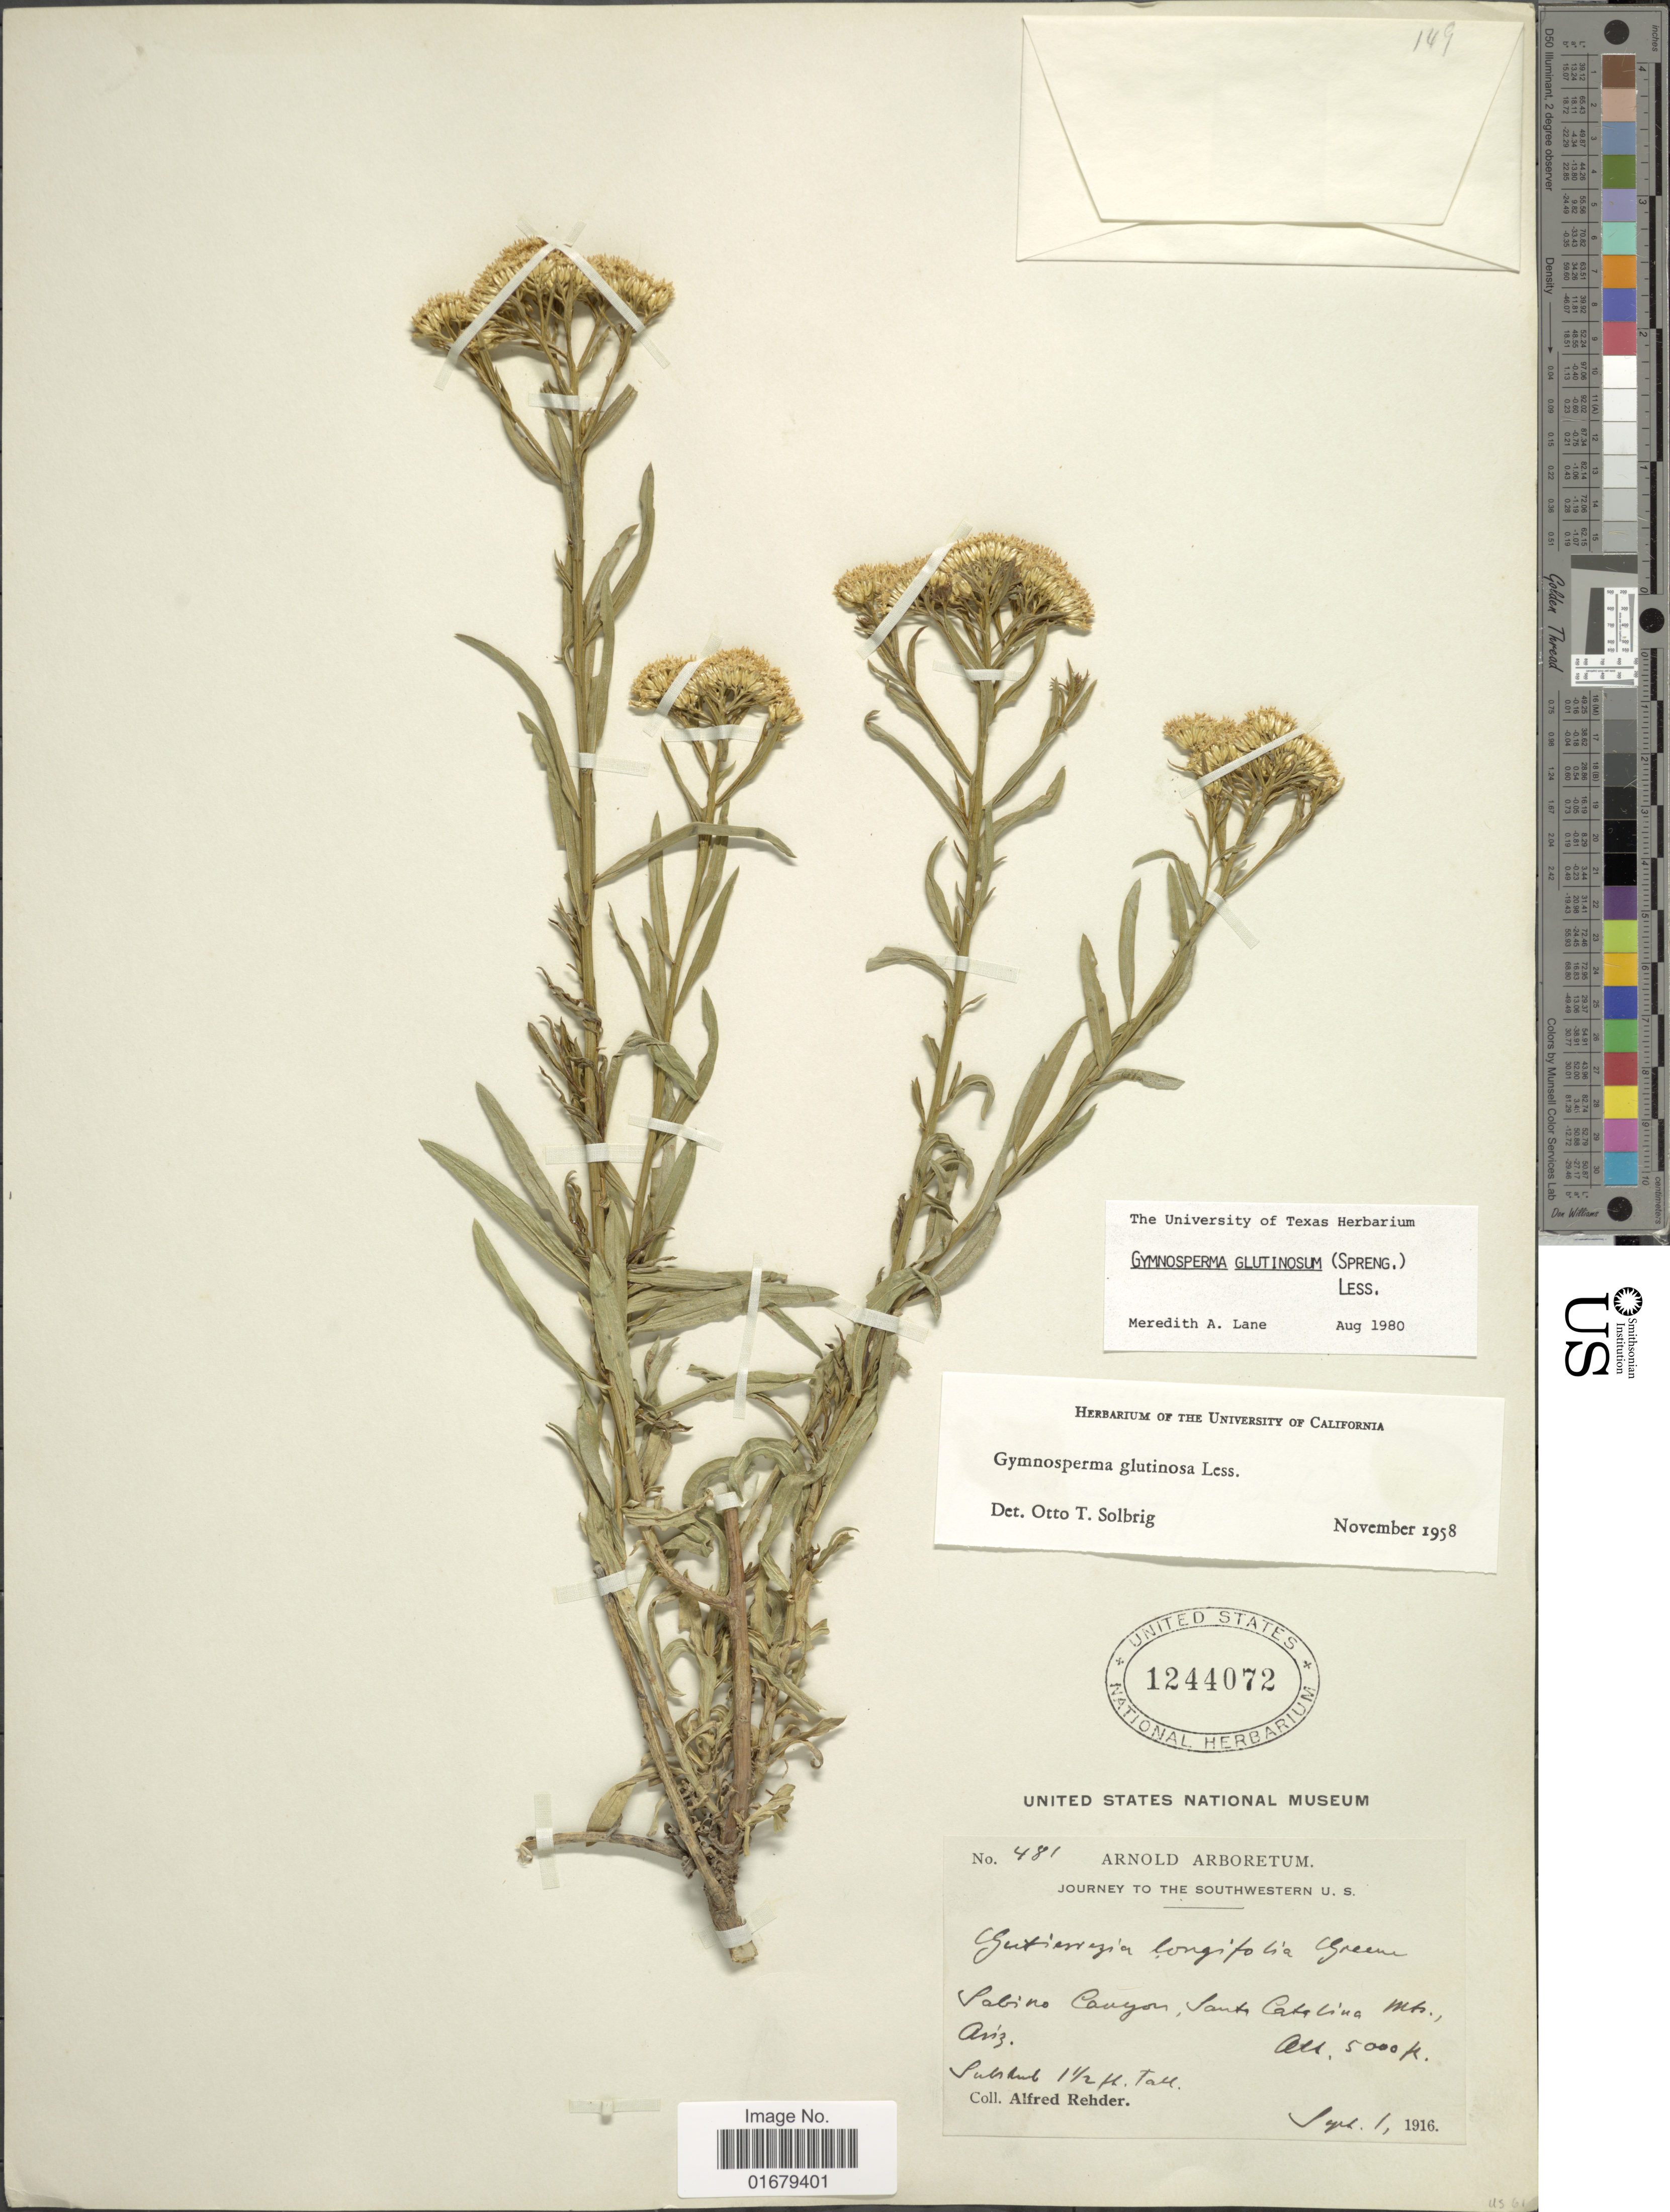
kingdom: Plantae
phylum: Tracheophyta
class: Magnoliopsida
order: Asterales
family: Asteraceae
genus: Gymnosperma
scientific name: Gymnosperma glutinosum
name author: (Spreng.) Less.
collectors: A. Rehder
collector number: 481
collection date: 1916-09-01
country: United States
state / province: Arizona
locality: The Southwestern, Sabino Canyon, Santa Catalina mts.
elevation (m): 1524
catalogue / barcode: US 1244072